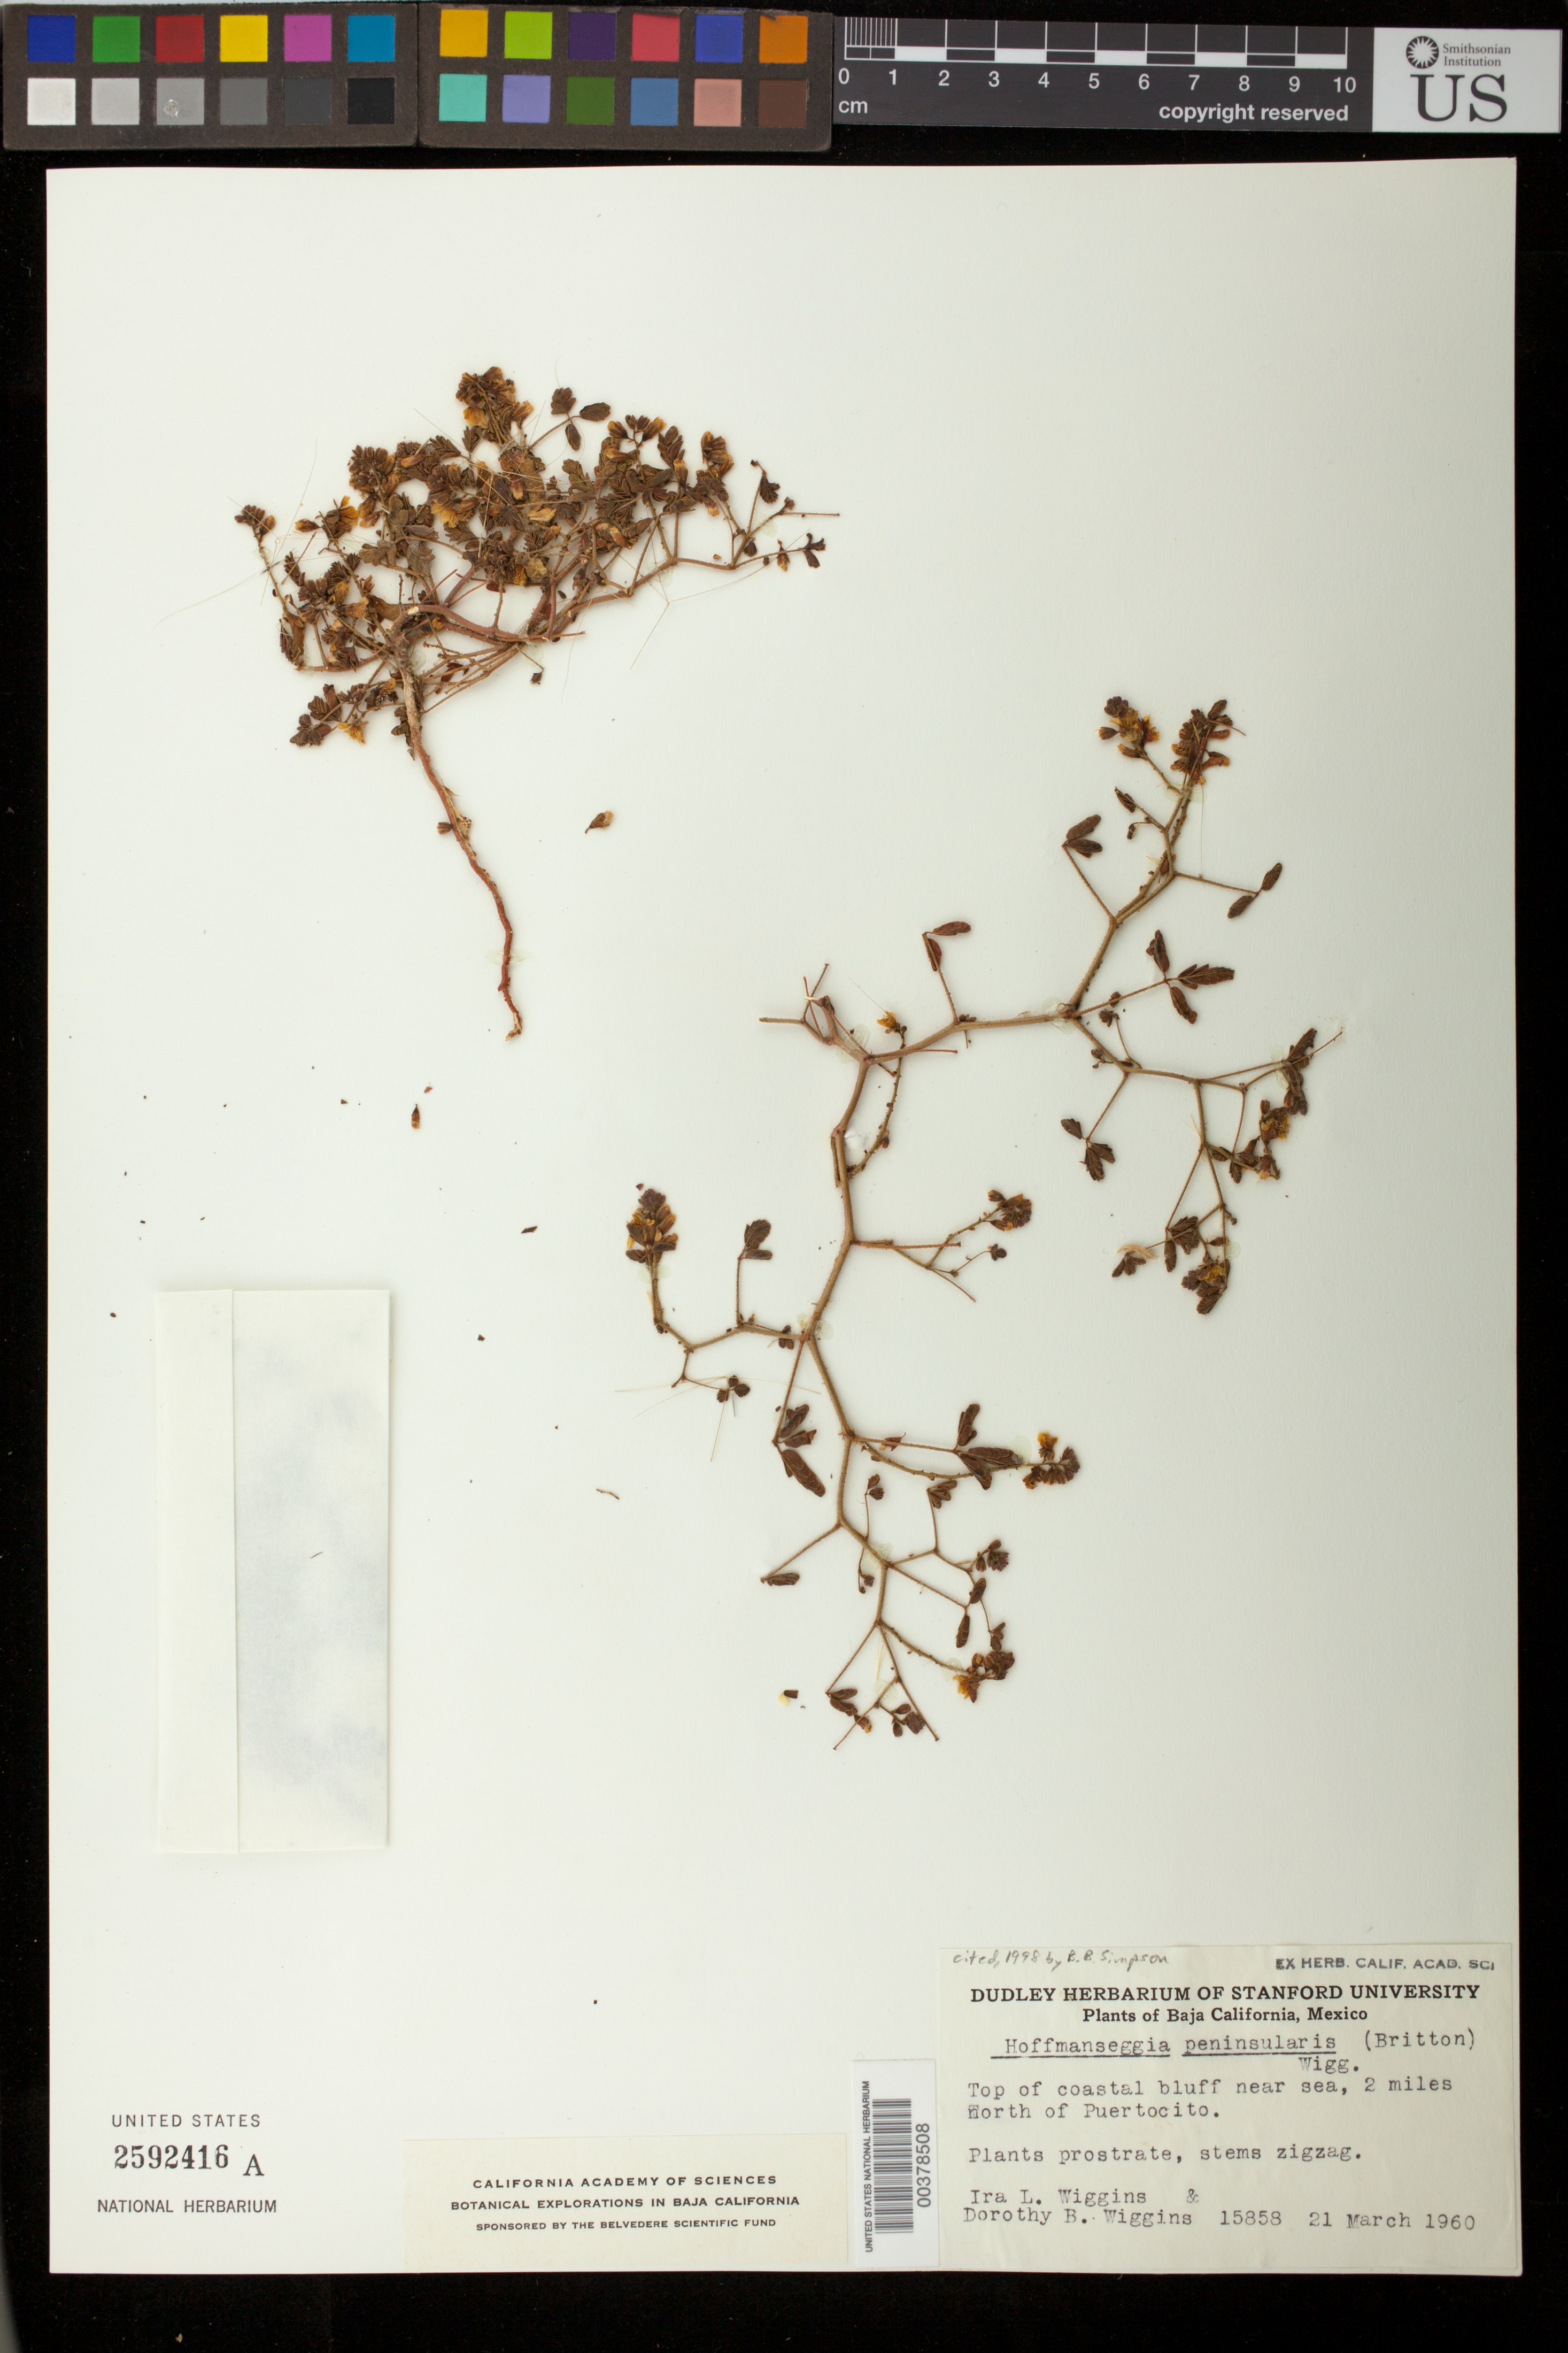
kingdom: Plantae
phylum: Tracheophyta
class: Magnoliopsida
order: Fabales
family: Fabaceae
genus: Hoffmannseggia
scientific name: Hoffmannseggia peninsularis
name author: (Britton) Wiggins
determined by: Simpson, B. B.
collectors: I. L. Wiggins & D. B. Wiggins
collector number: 15858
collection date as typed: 21 Mar 1960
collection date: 1960-03-21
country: Mexico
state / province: Baja California Norte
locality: Top of coastal bluff near sea, 2 mi N of Puertocito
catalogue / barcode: US 2592416A